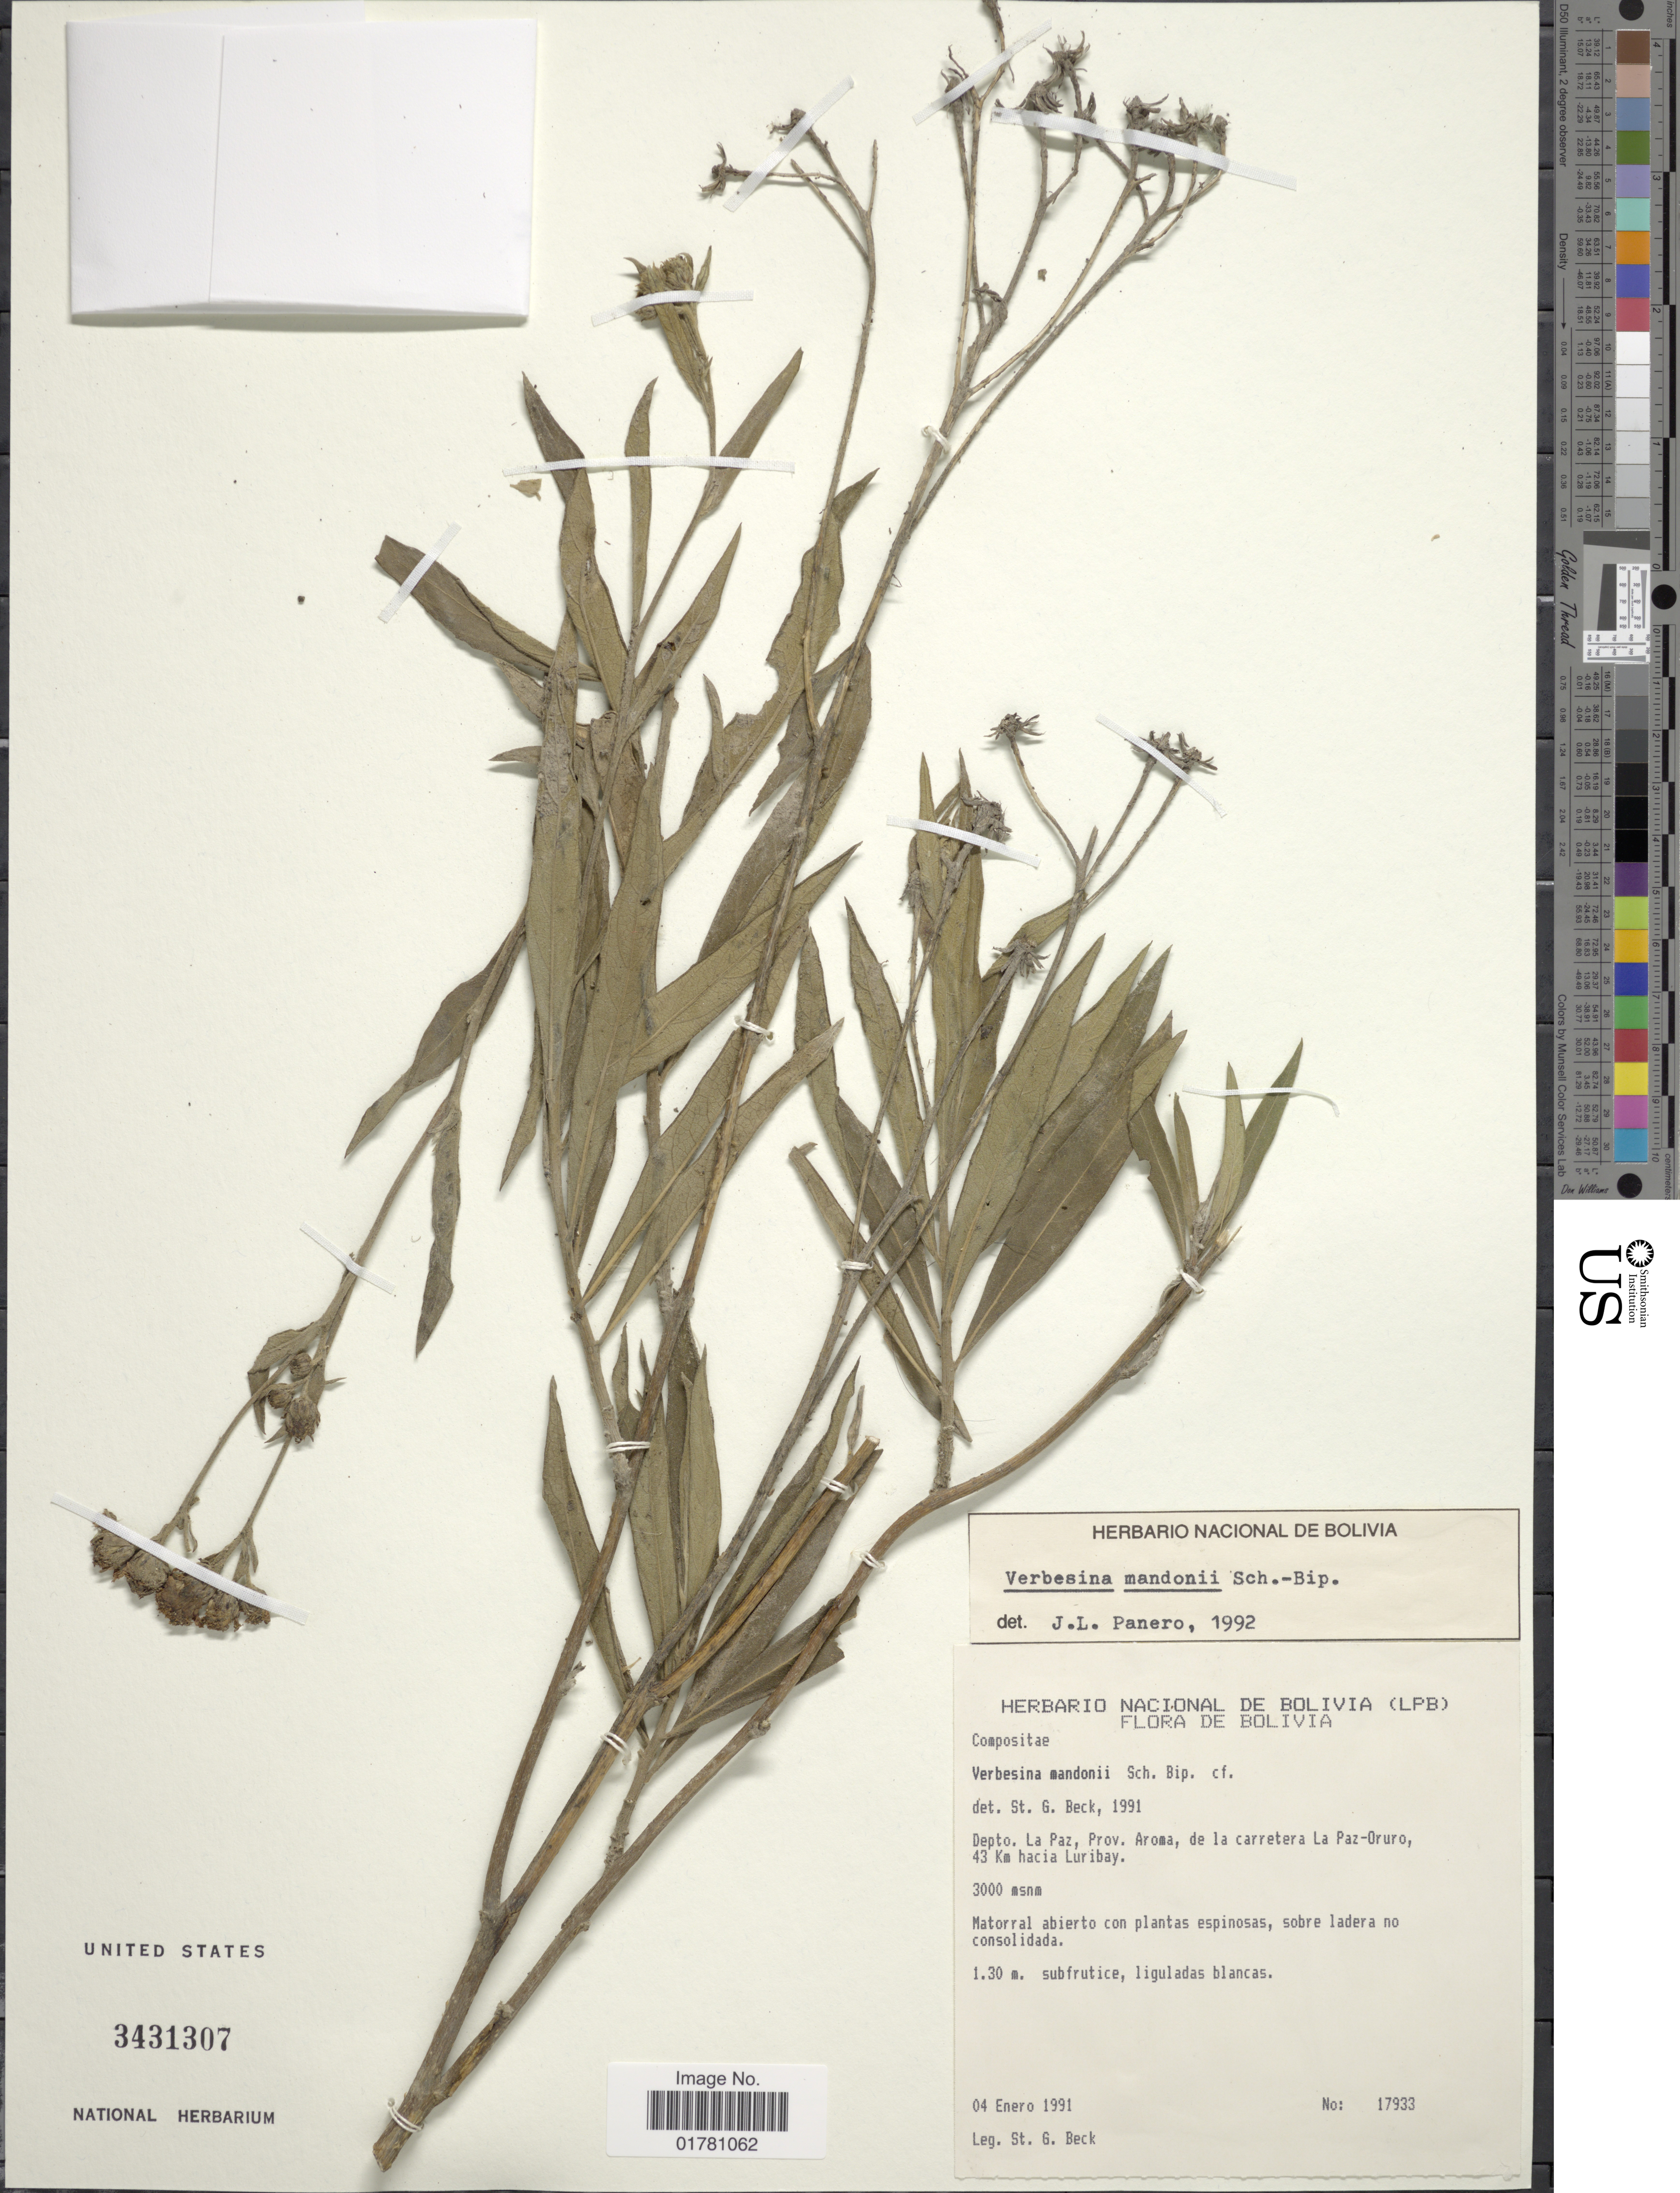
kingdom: Plantae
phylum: Tracheophyta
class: Magnoliopsida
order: Asterales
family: Asteraceae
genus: Verbesina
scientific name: Verbesina mandonii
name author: Sch. Bip. ex B.L. Rob. & Greenm.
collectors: S. G. Beck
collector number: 17933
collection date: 1991-01-04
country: Bolivia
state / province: La Paz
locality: Depto La Paz, Prov. Aroma, de la carretera La Paz-Oruro, 43 km hacia Luribay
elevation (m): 3000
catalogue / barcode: US 3431307